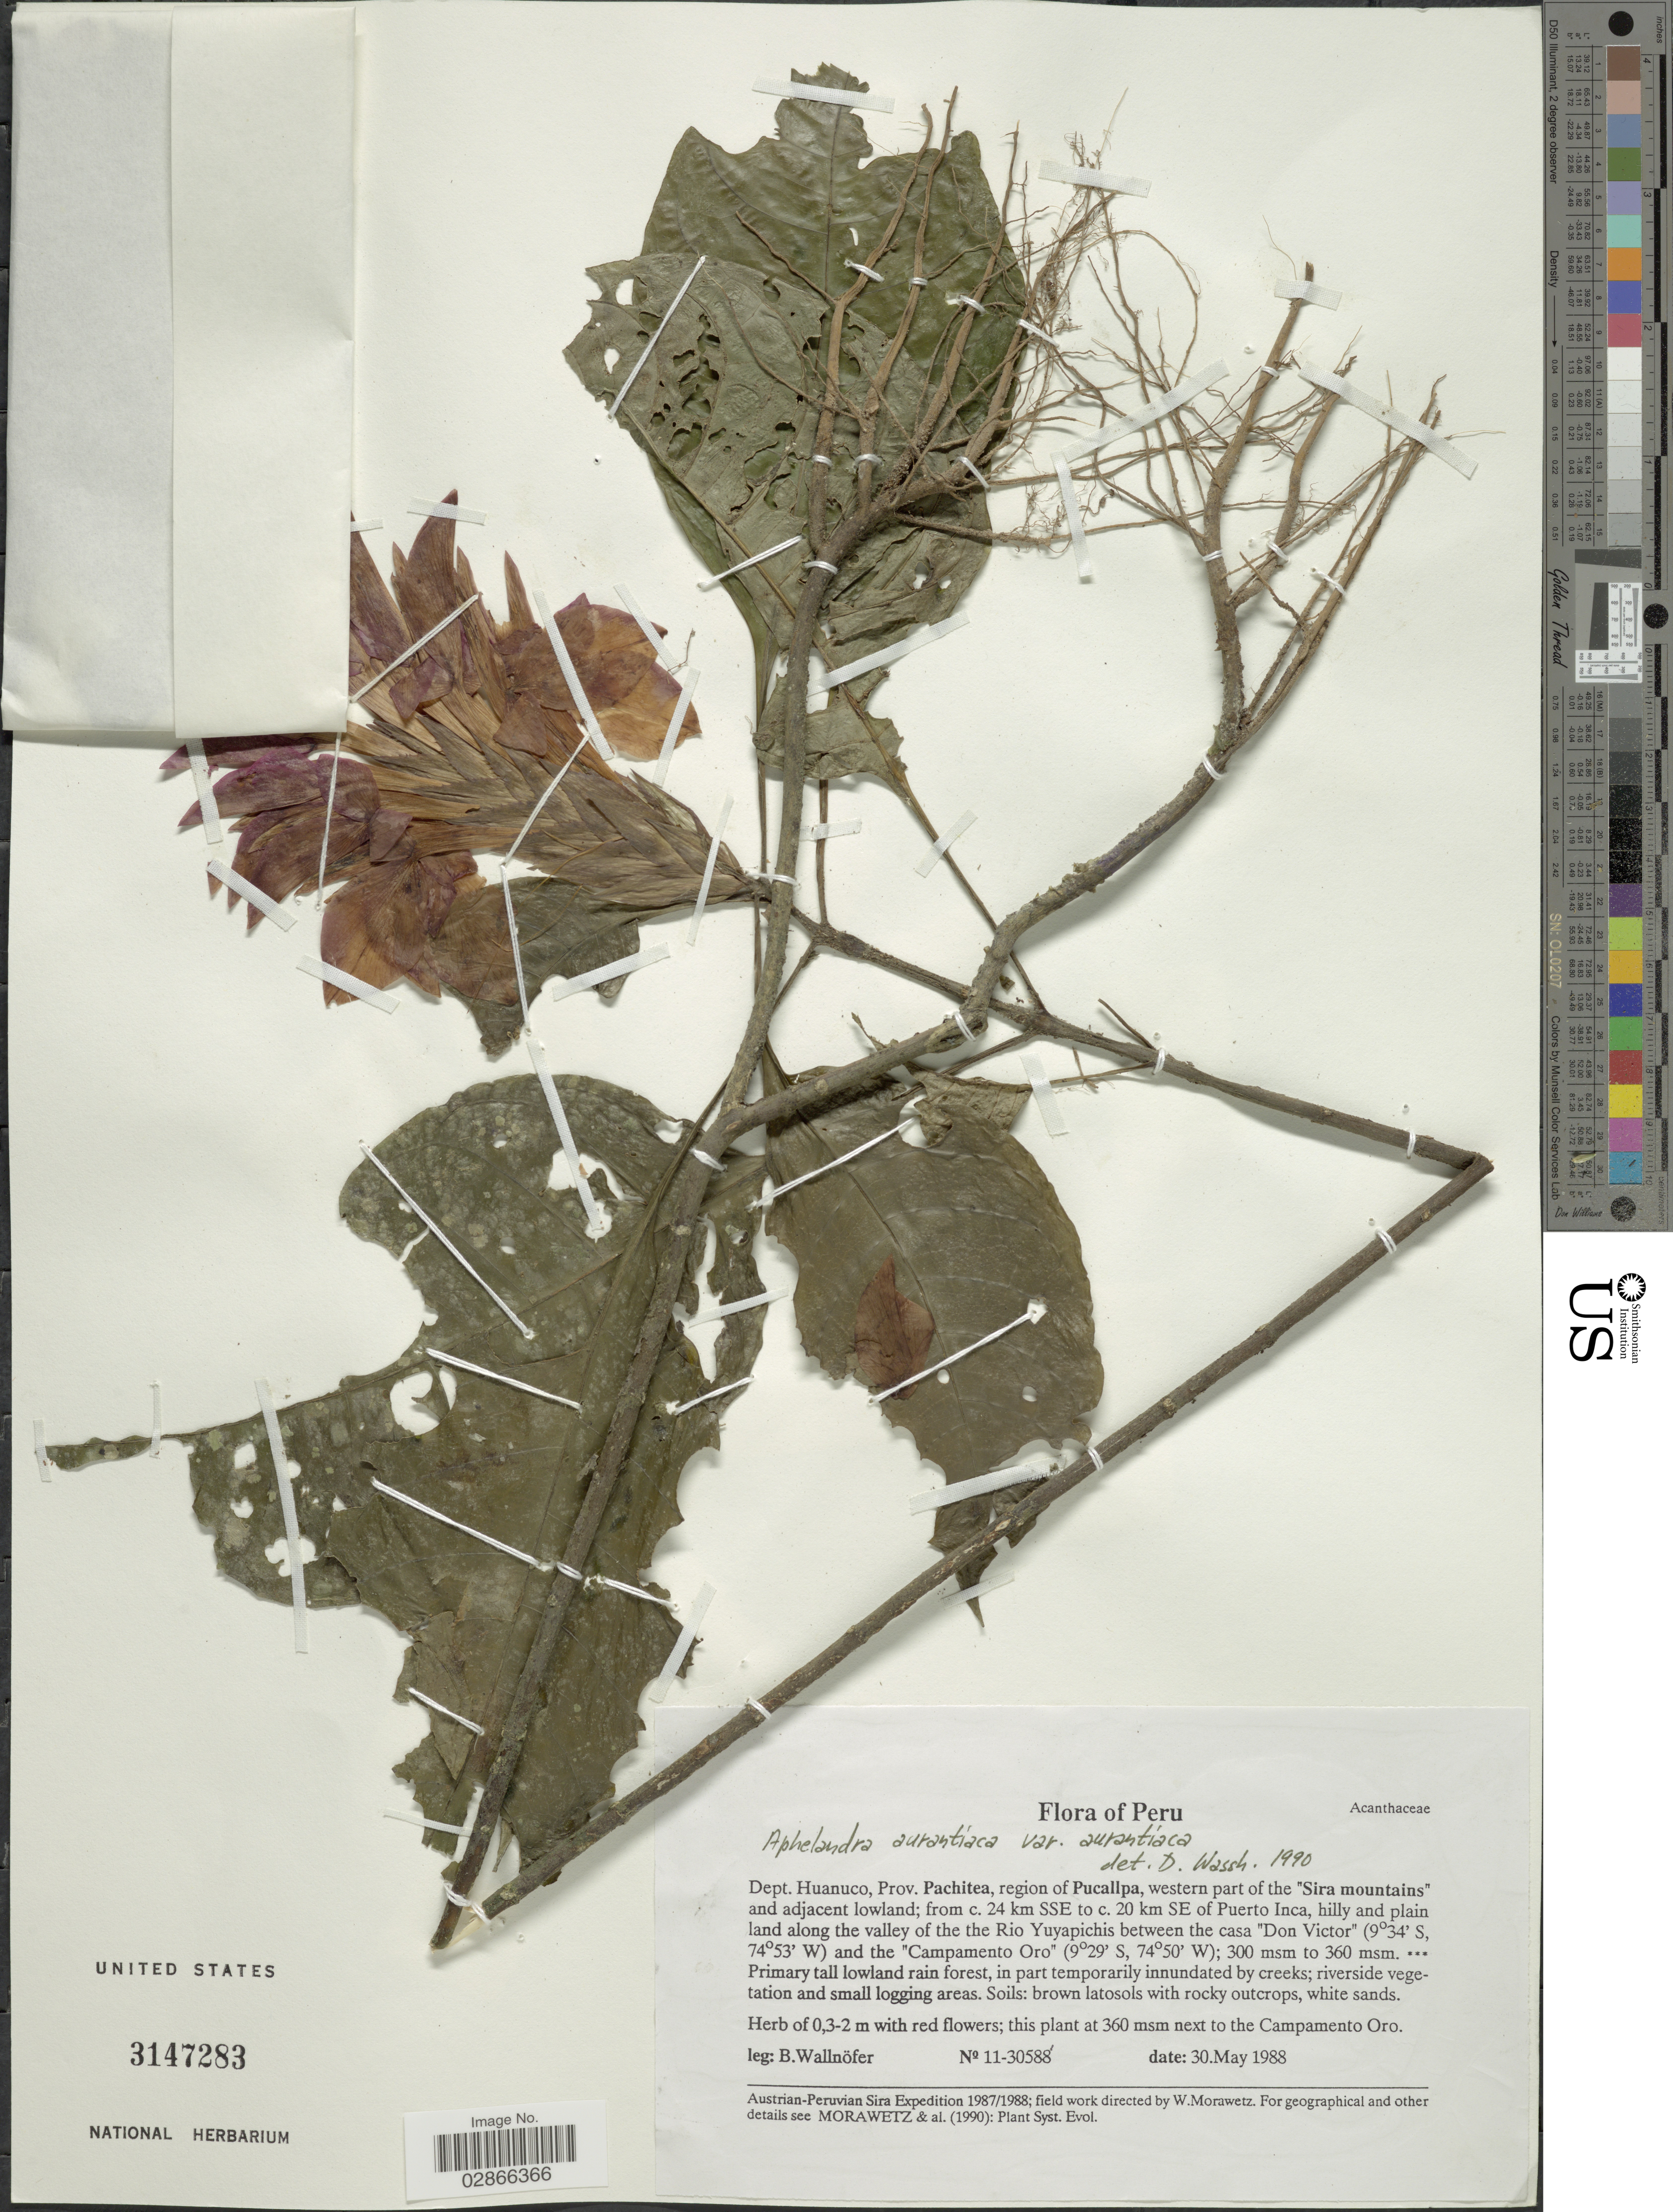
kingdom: Plantae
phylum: Tracheophyta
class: Magnoliopsida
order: Lamiales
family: Acanthaceae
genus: Aphelandra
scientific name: Aphelandra aurantiaca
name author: (Scheidw.) Lindl.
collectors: B. Wallnöfer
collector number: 11-30588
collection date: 1988-05-30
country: Peru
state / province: Huánuco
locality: Dept. Huanuco, Prov. Pachitea, region of Pucallpa, western part of the "Sira mountains" and adjacent lowland; from c. 24 km SSE to c. 20 km SE of Puerto Inca, hilly and plain land along the valley of the the Rio Yuyapichis between the casa "Don Victor" and the "Campamento Oro".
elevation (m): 300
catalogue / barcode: US 3147283